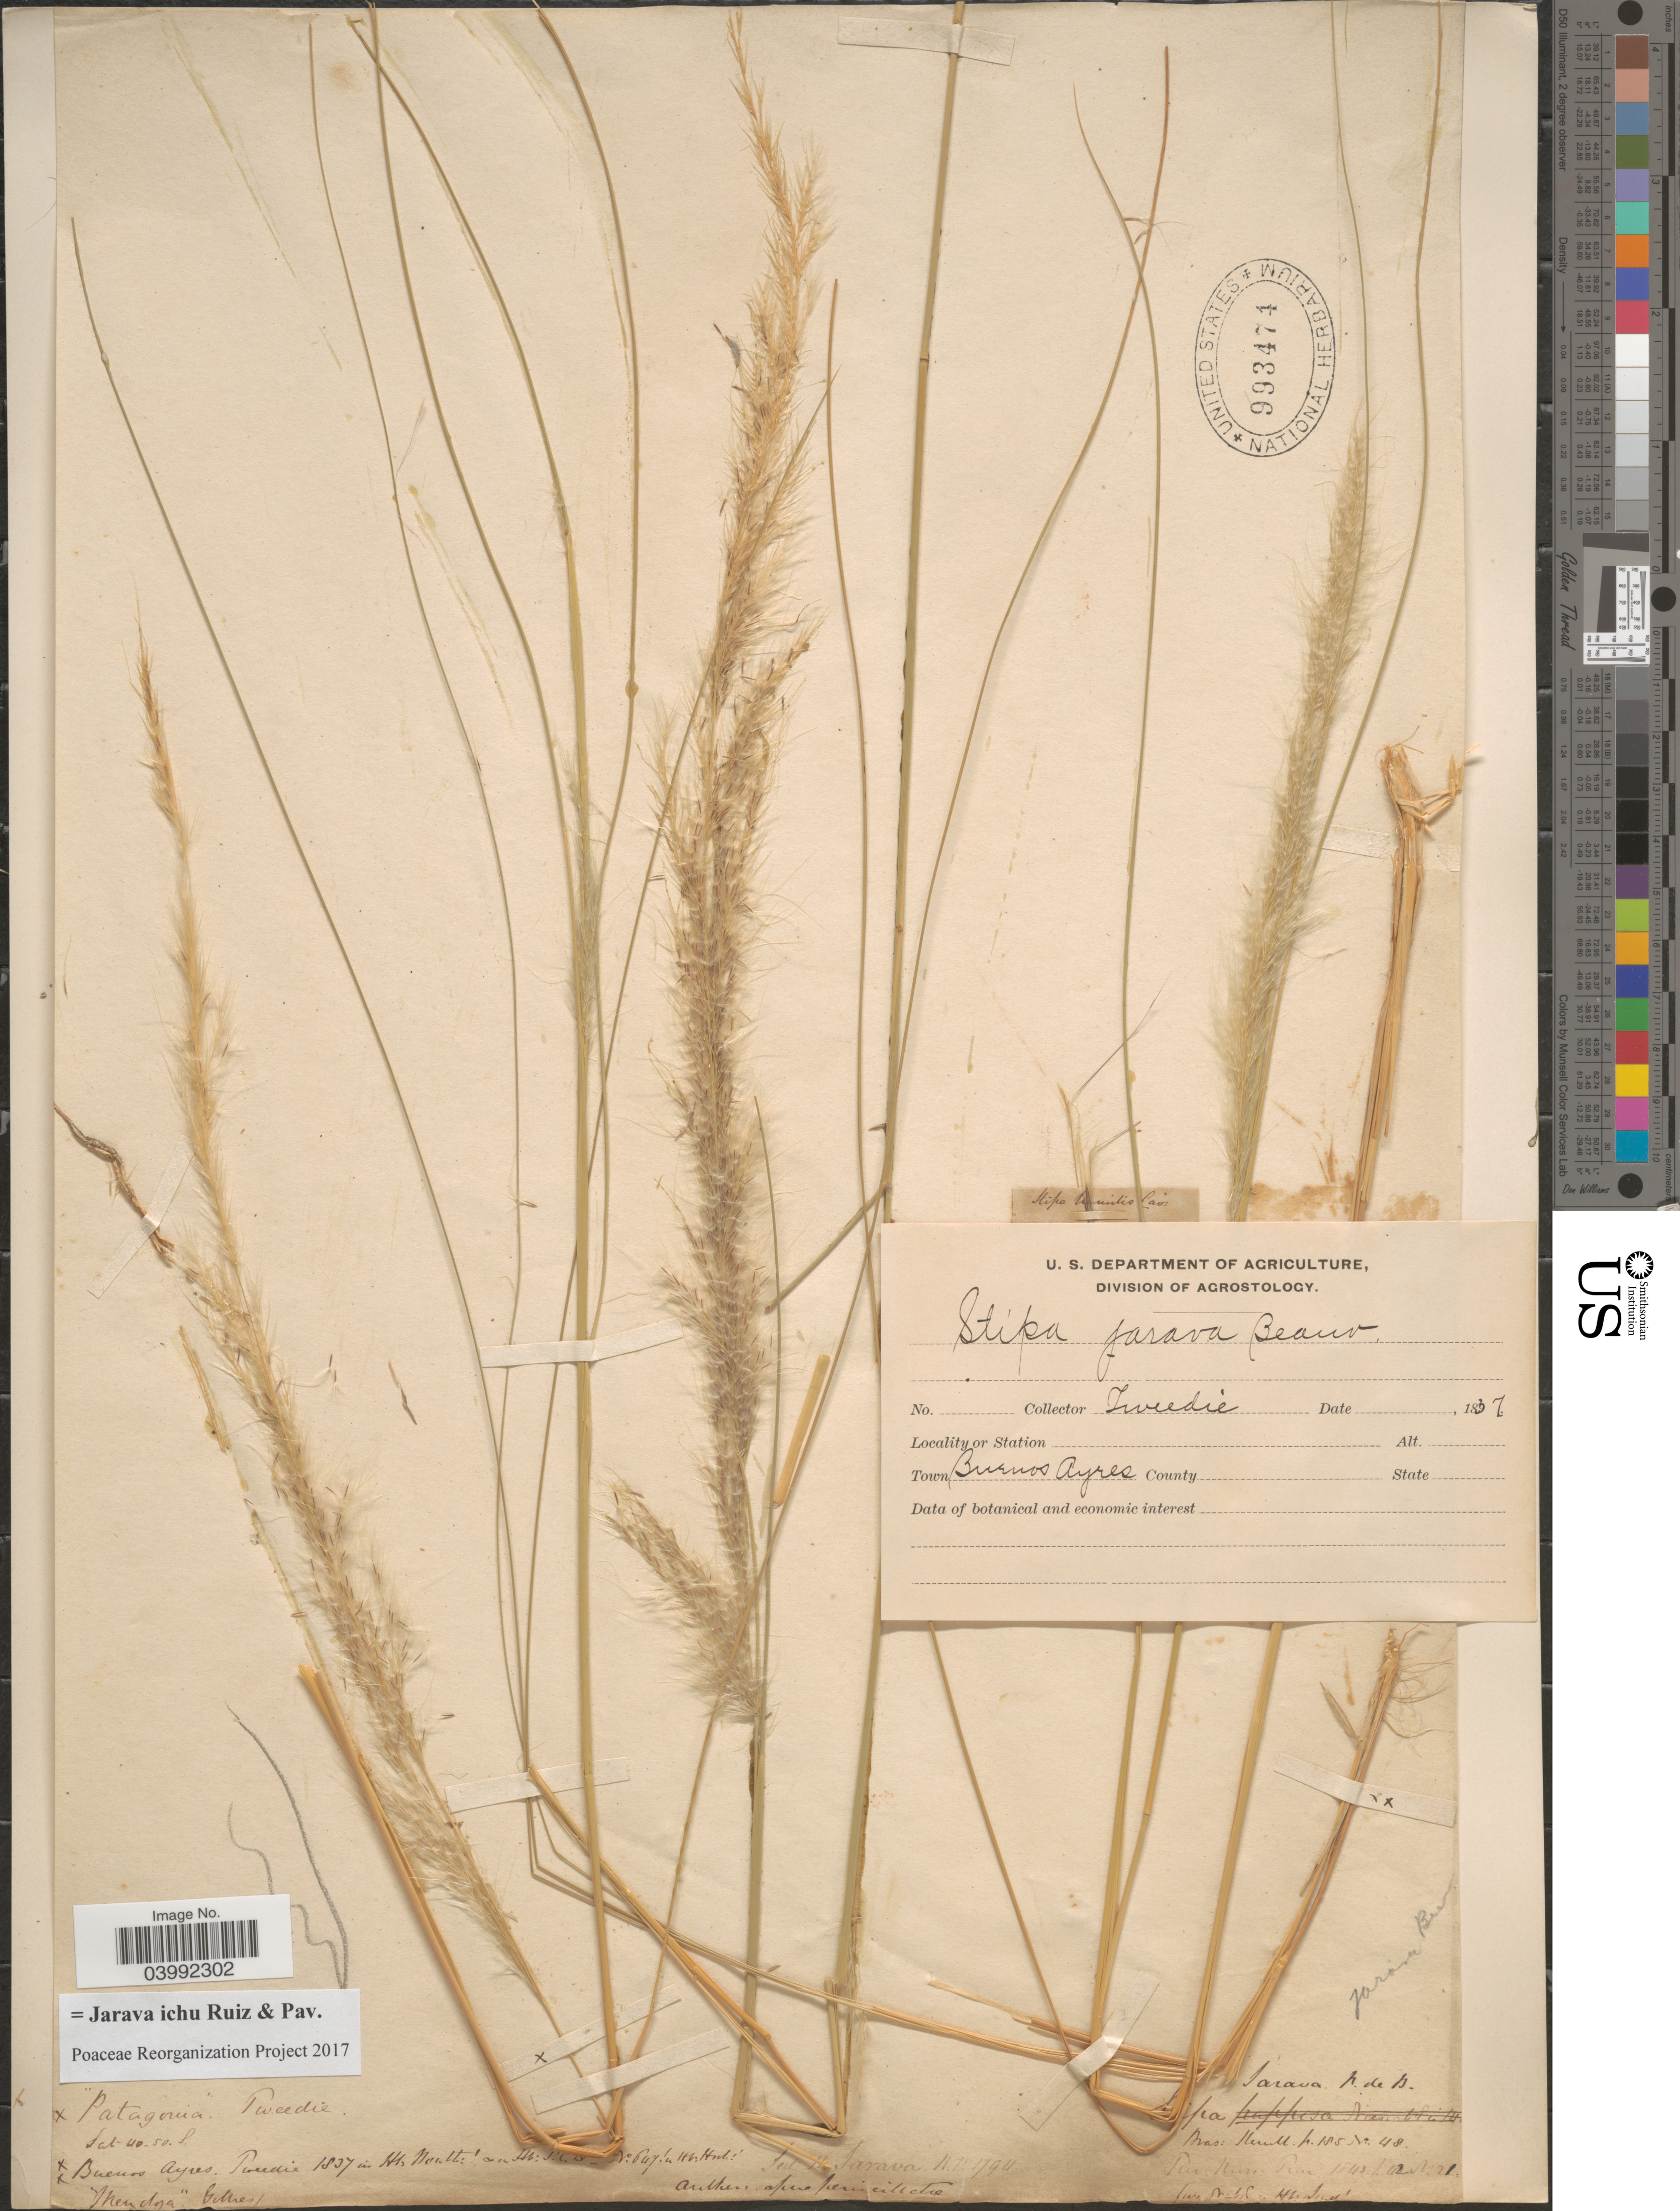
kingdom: Plantae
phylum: Tracheophyta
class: Liliopsida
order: Poales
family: Poaceae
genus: Jarava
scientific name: Jarava ichu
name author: Ruiz & Pav.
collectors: -- Tweedie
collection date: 1837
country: Argentina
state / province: Buenos Aires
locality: Town Buenos Ayres.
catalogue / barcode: US 993474